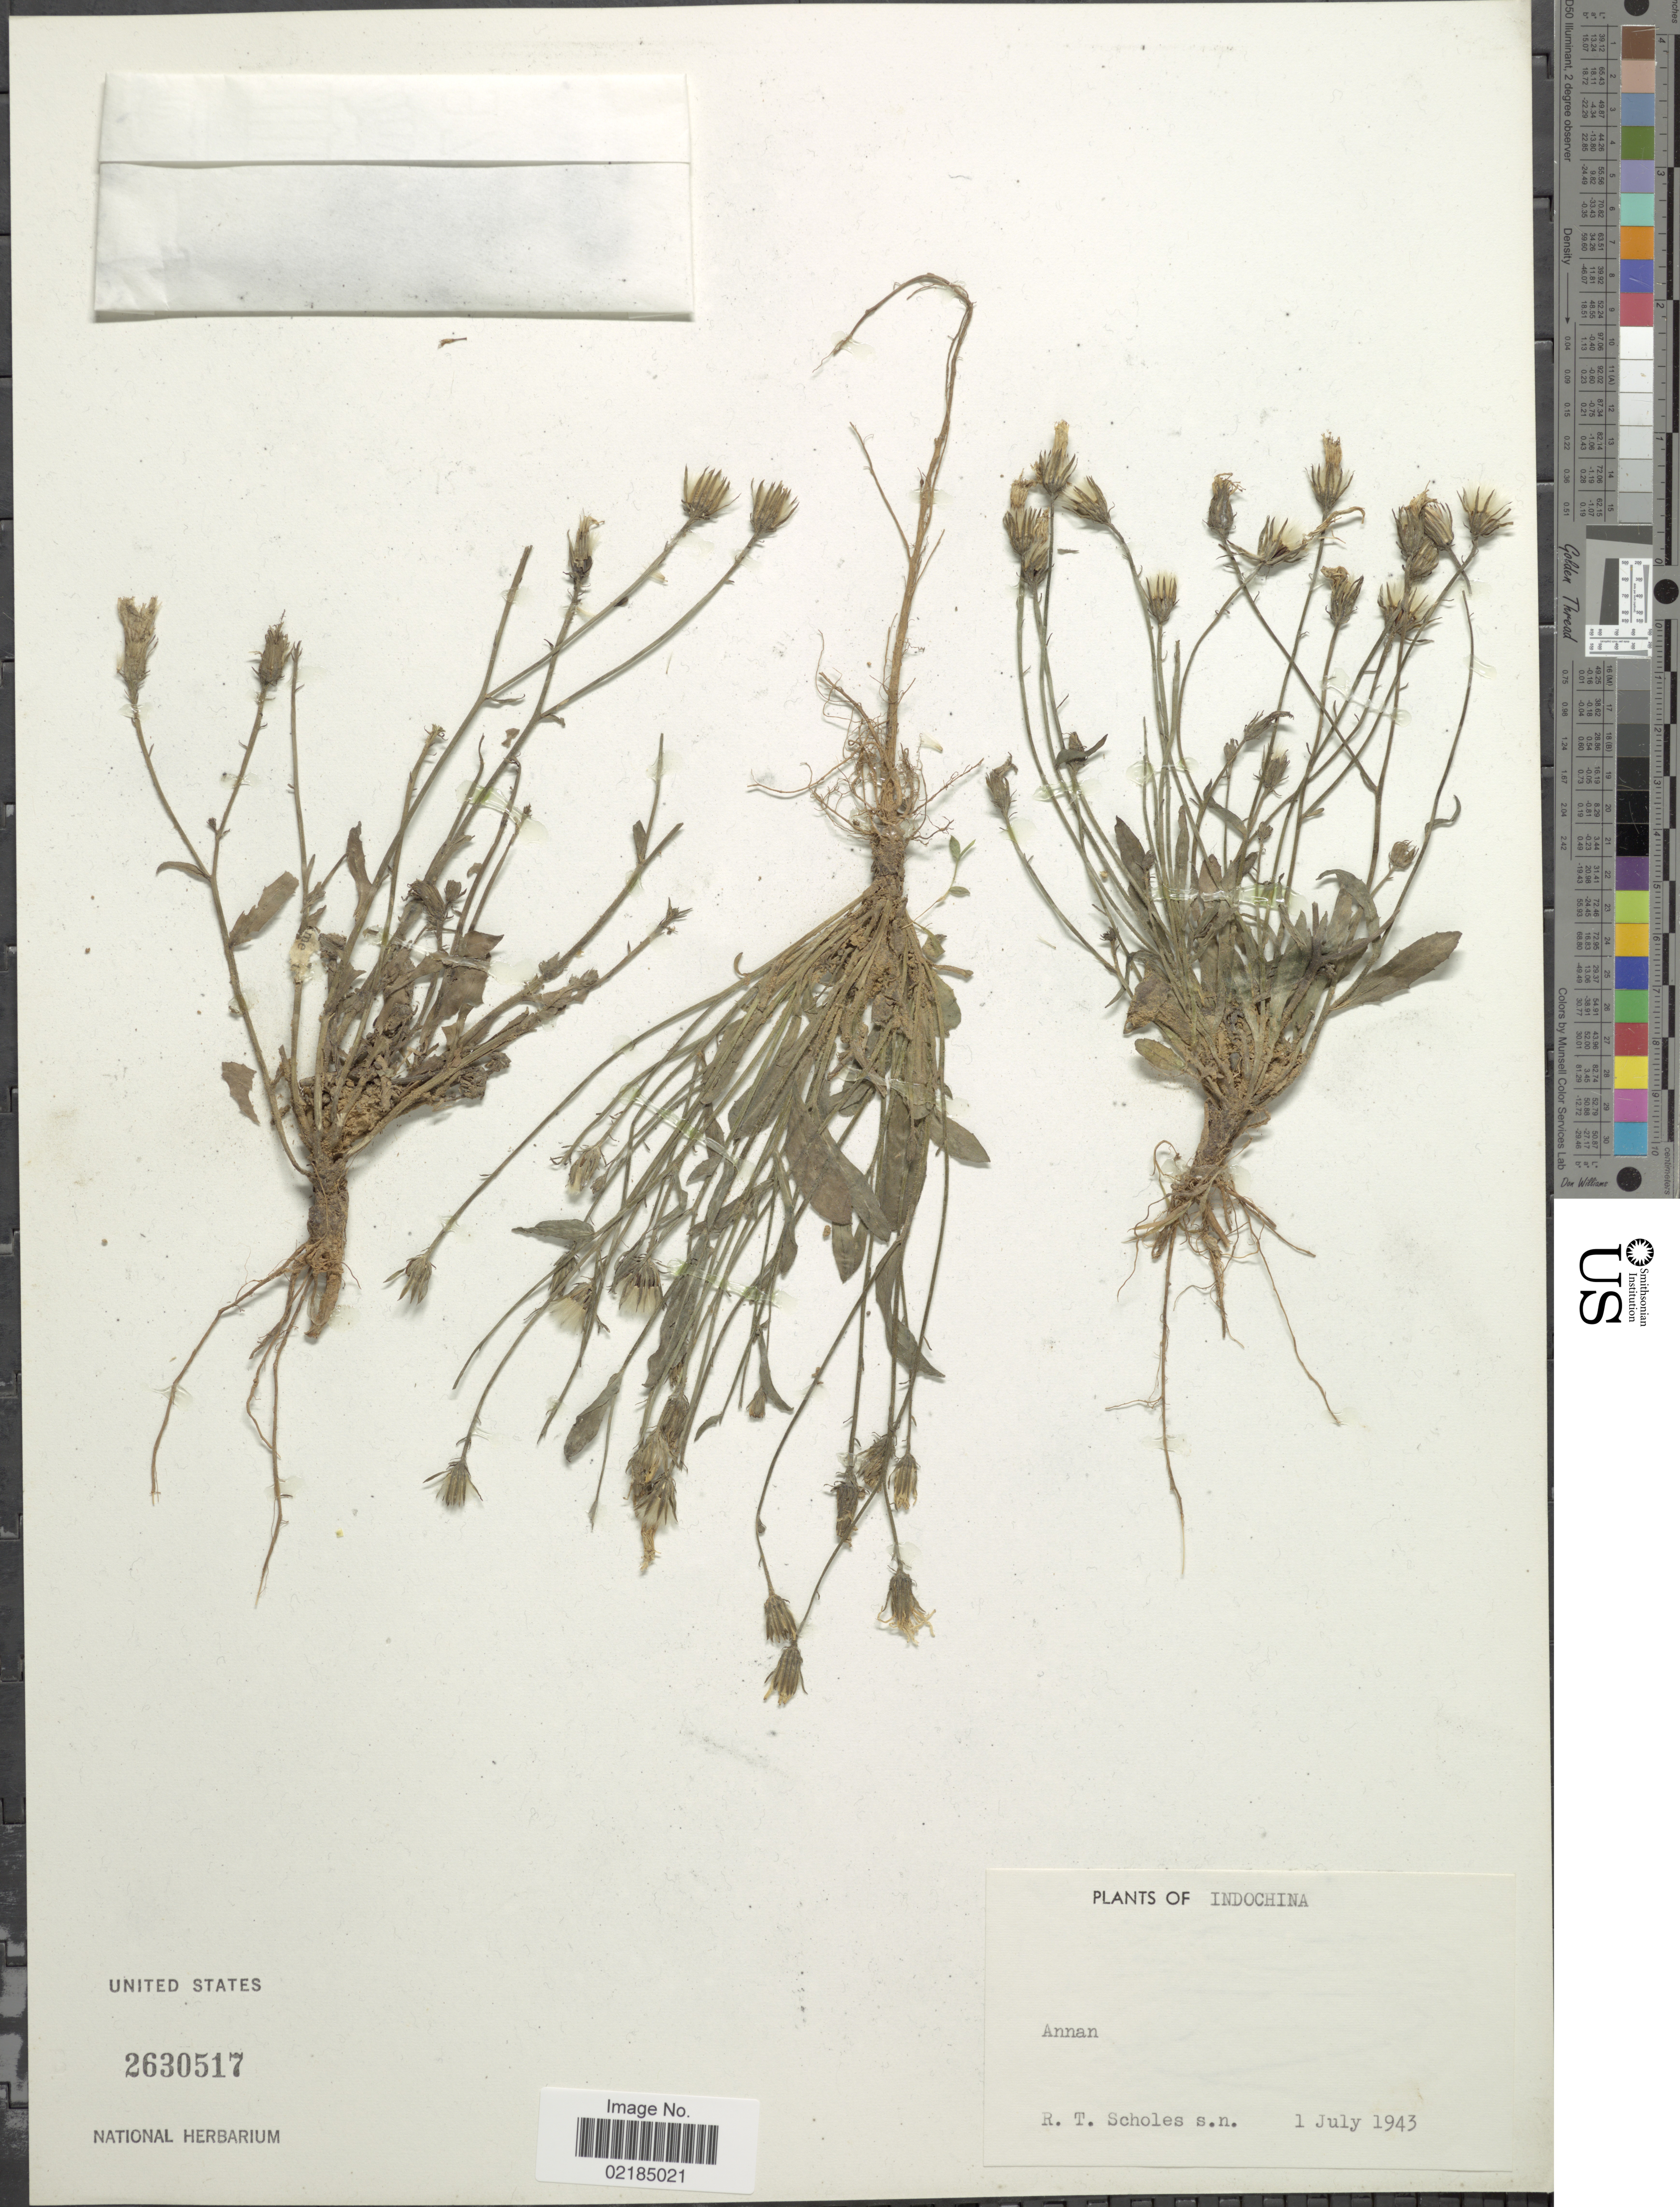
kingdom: Plantae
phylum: Tracheophyta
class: Magnoliopsida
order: Asterales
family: Asteraceae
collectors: R. Scholes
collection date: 1943-07-01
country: Vietnam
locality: Indochina. Annan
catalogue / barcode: US 2630517